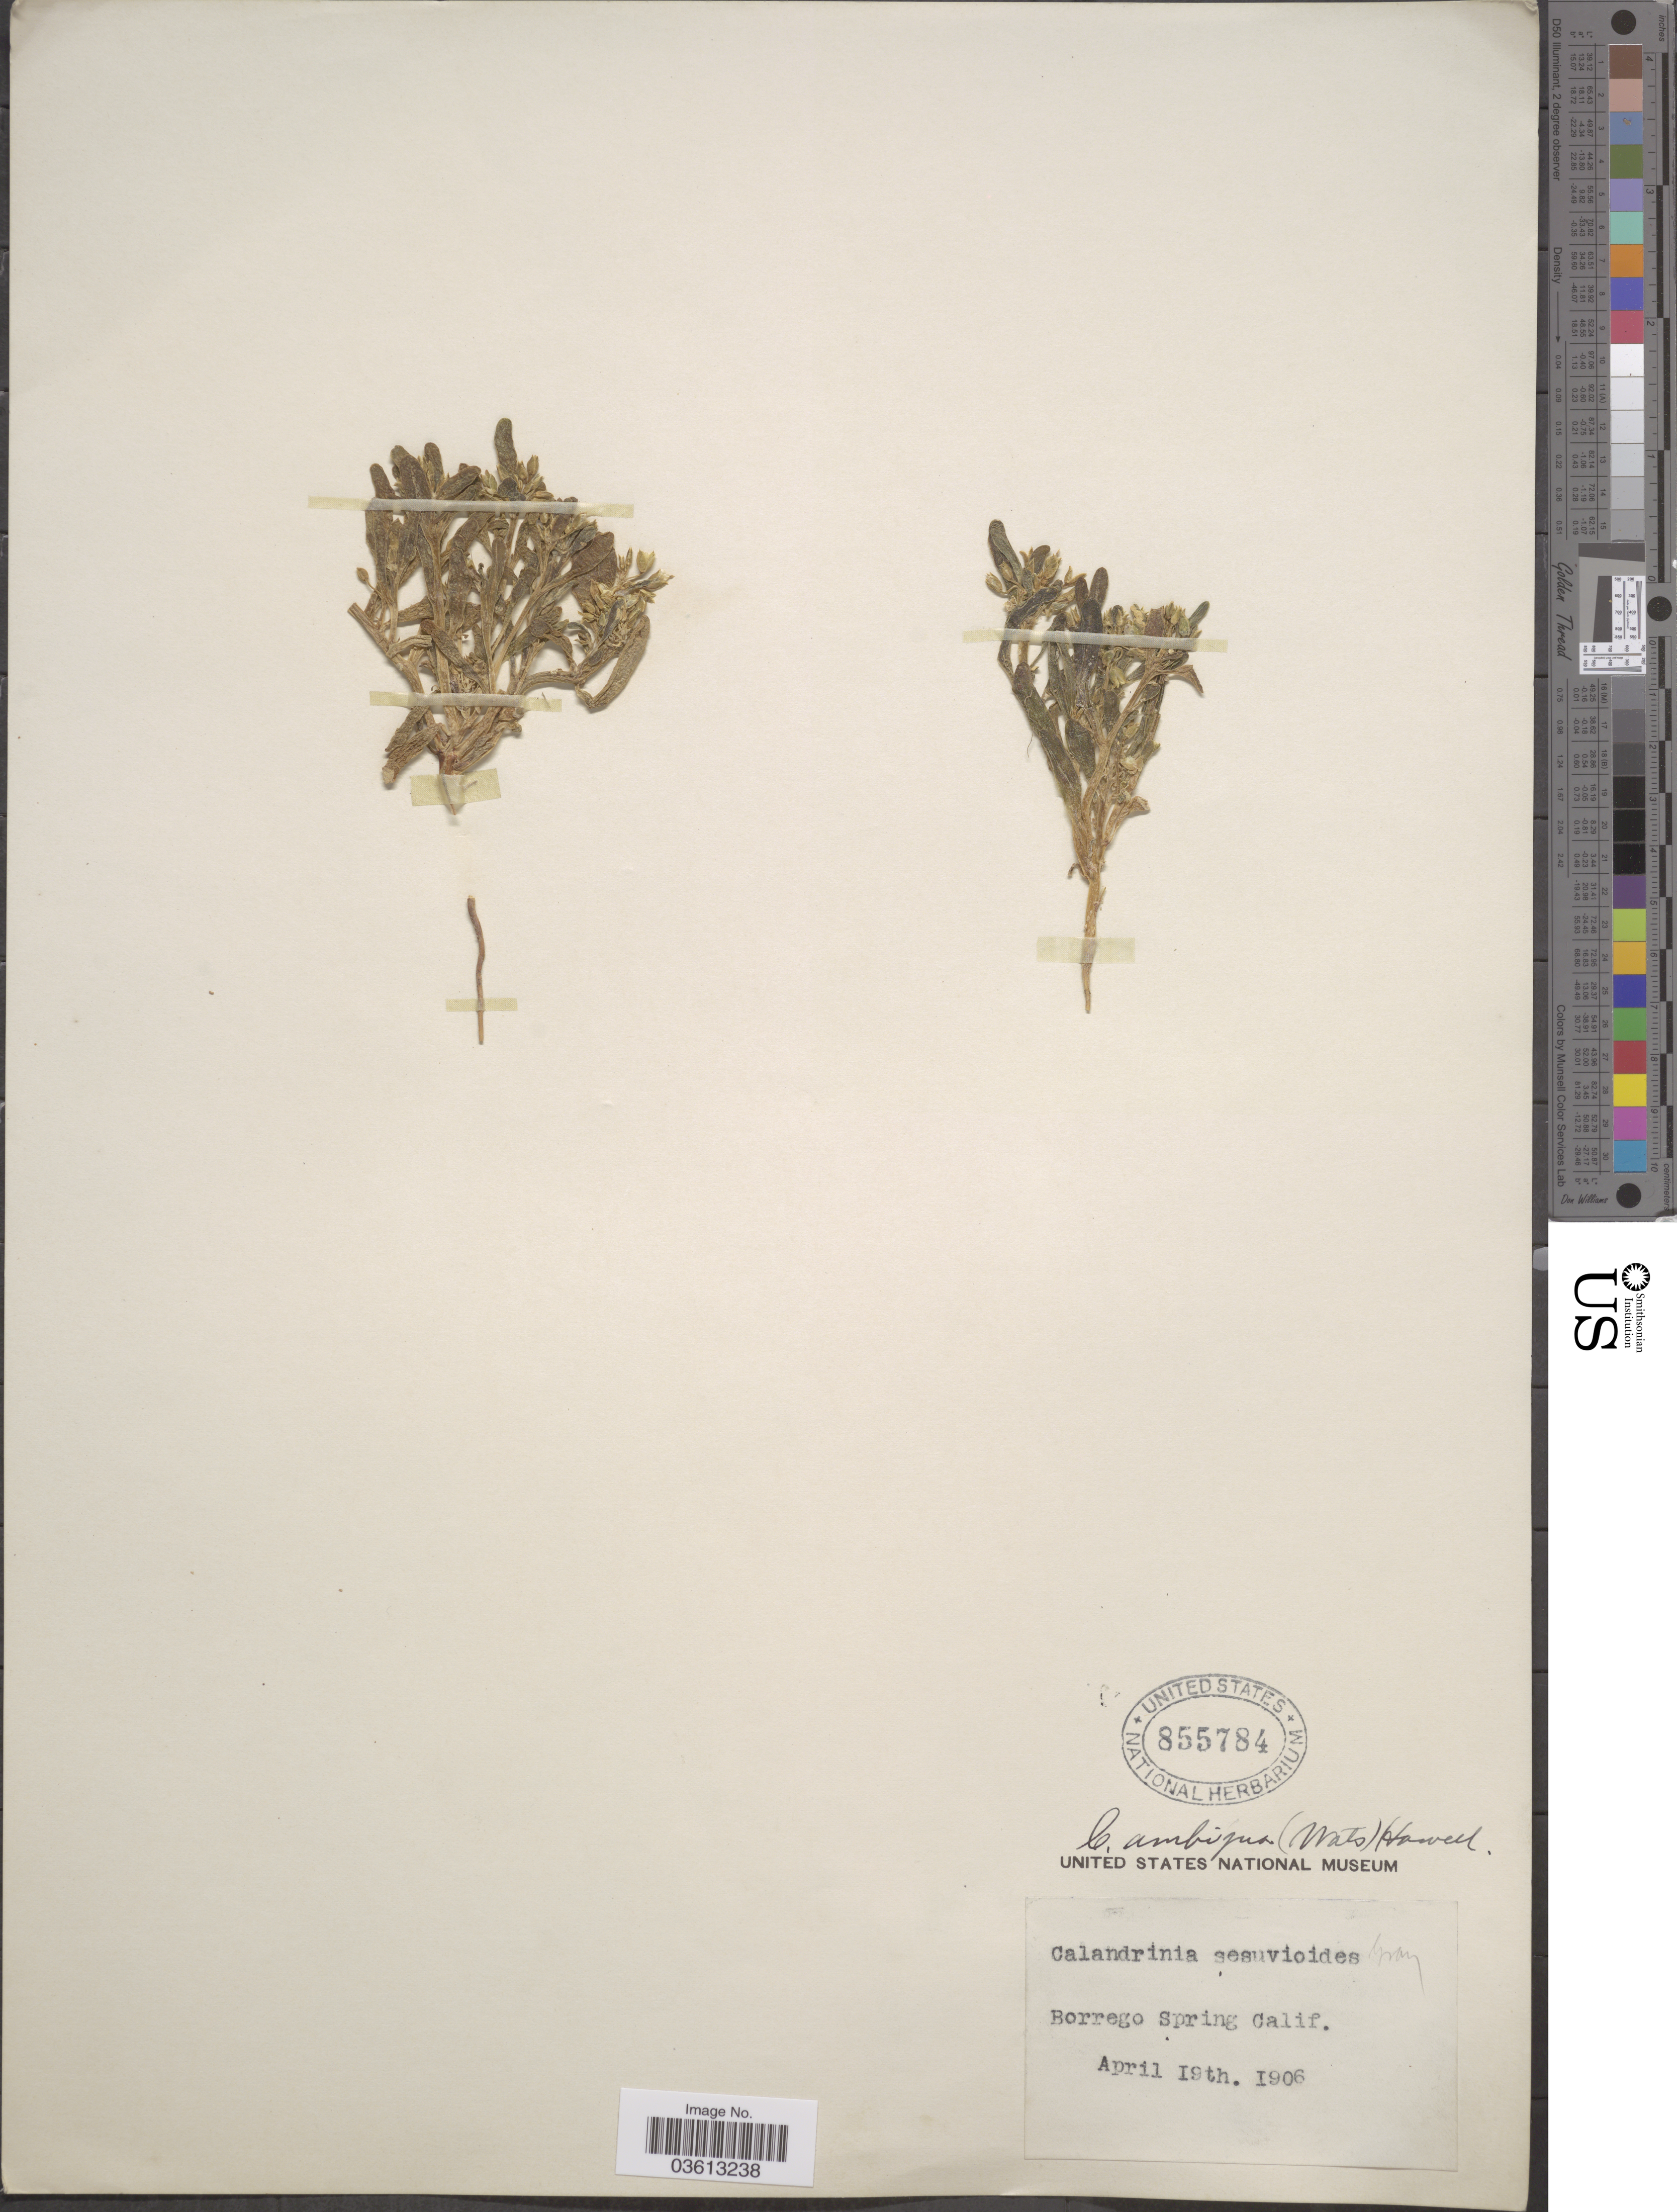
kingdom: Plantae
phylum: Tracheophyta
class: Magnoliopsida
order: Caryophyllales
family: Montiaceae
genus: Thingia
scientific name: Thingia ambigua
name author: (S. Watson) Hershk.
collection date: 1906-04-19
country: United States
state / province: California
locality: Borrego Spring.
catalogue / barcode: US 855784